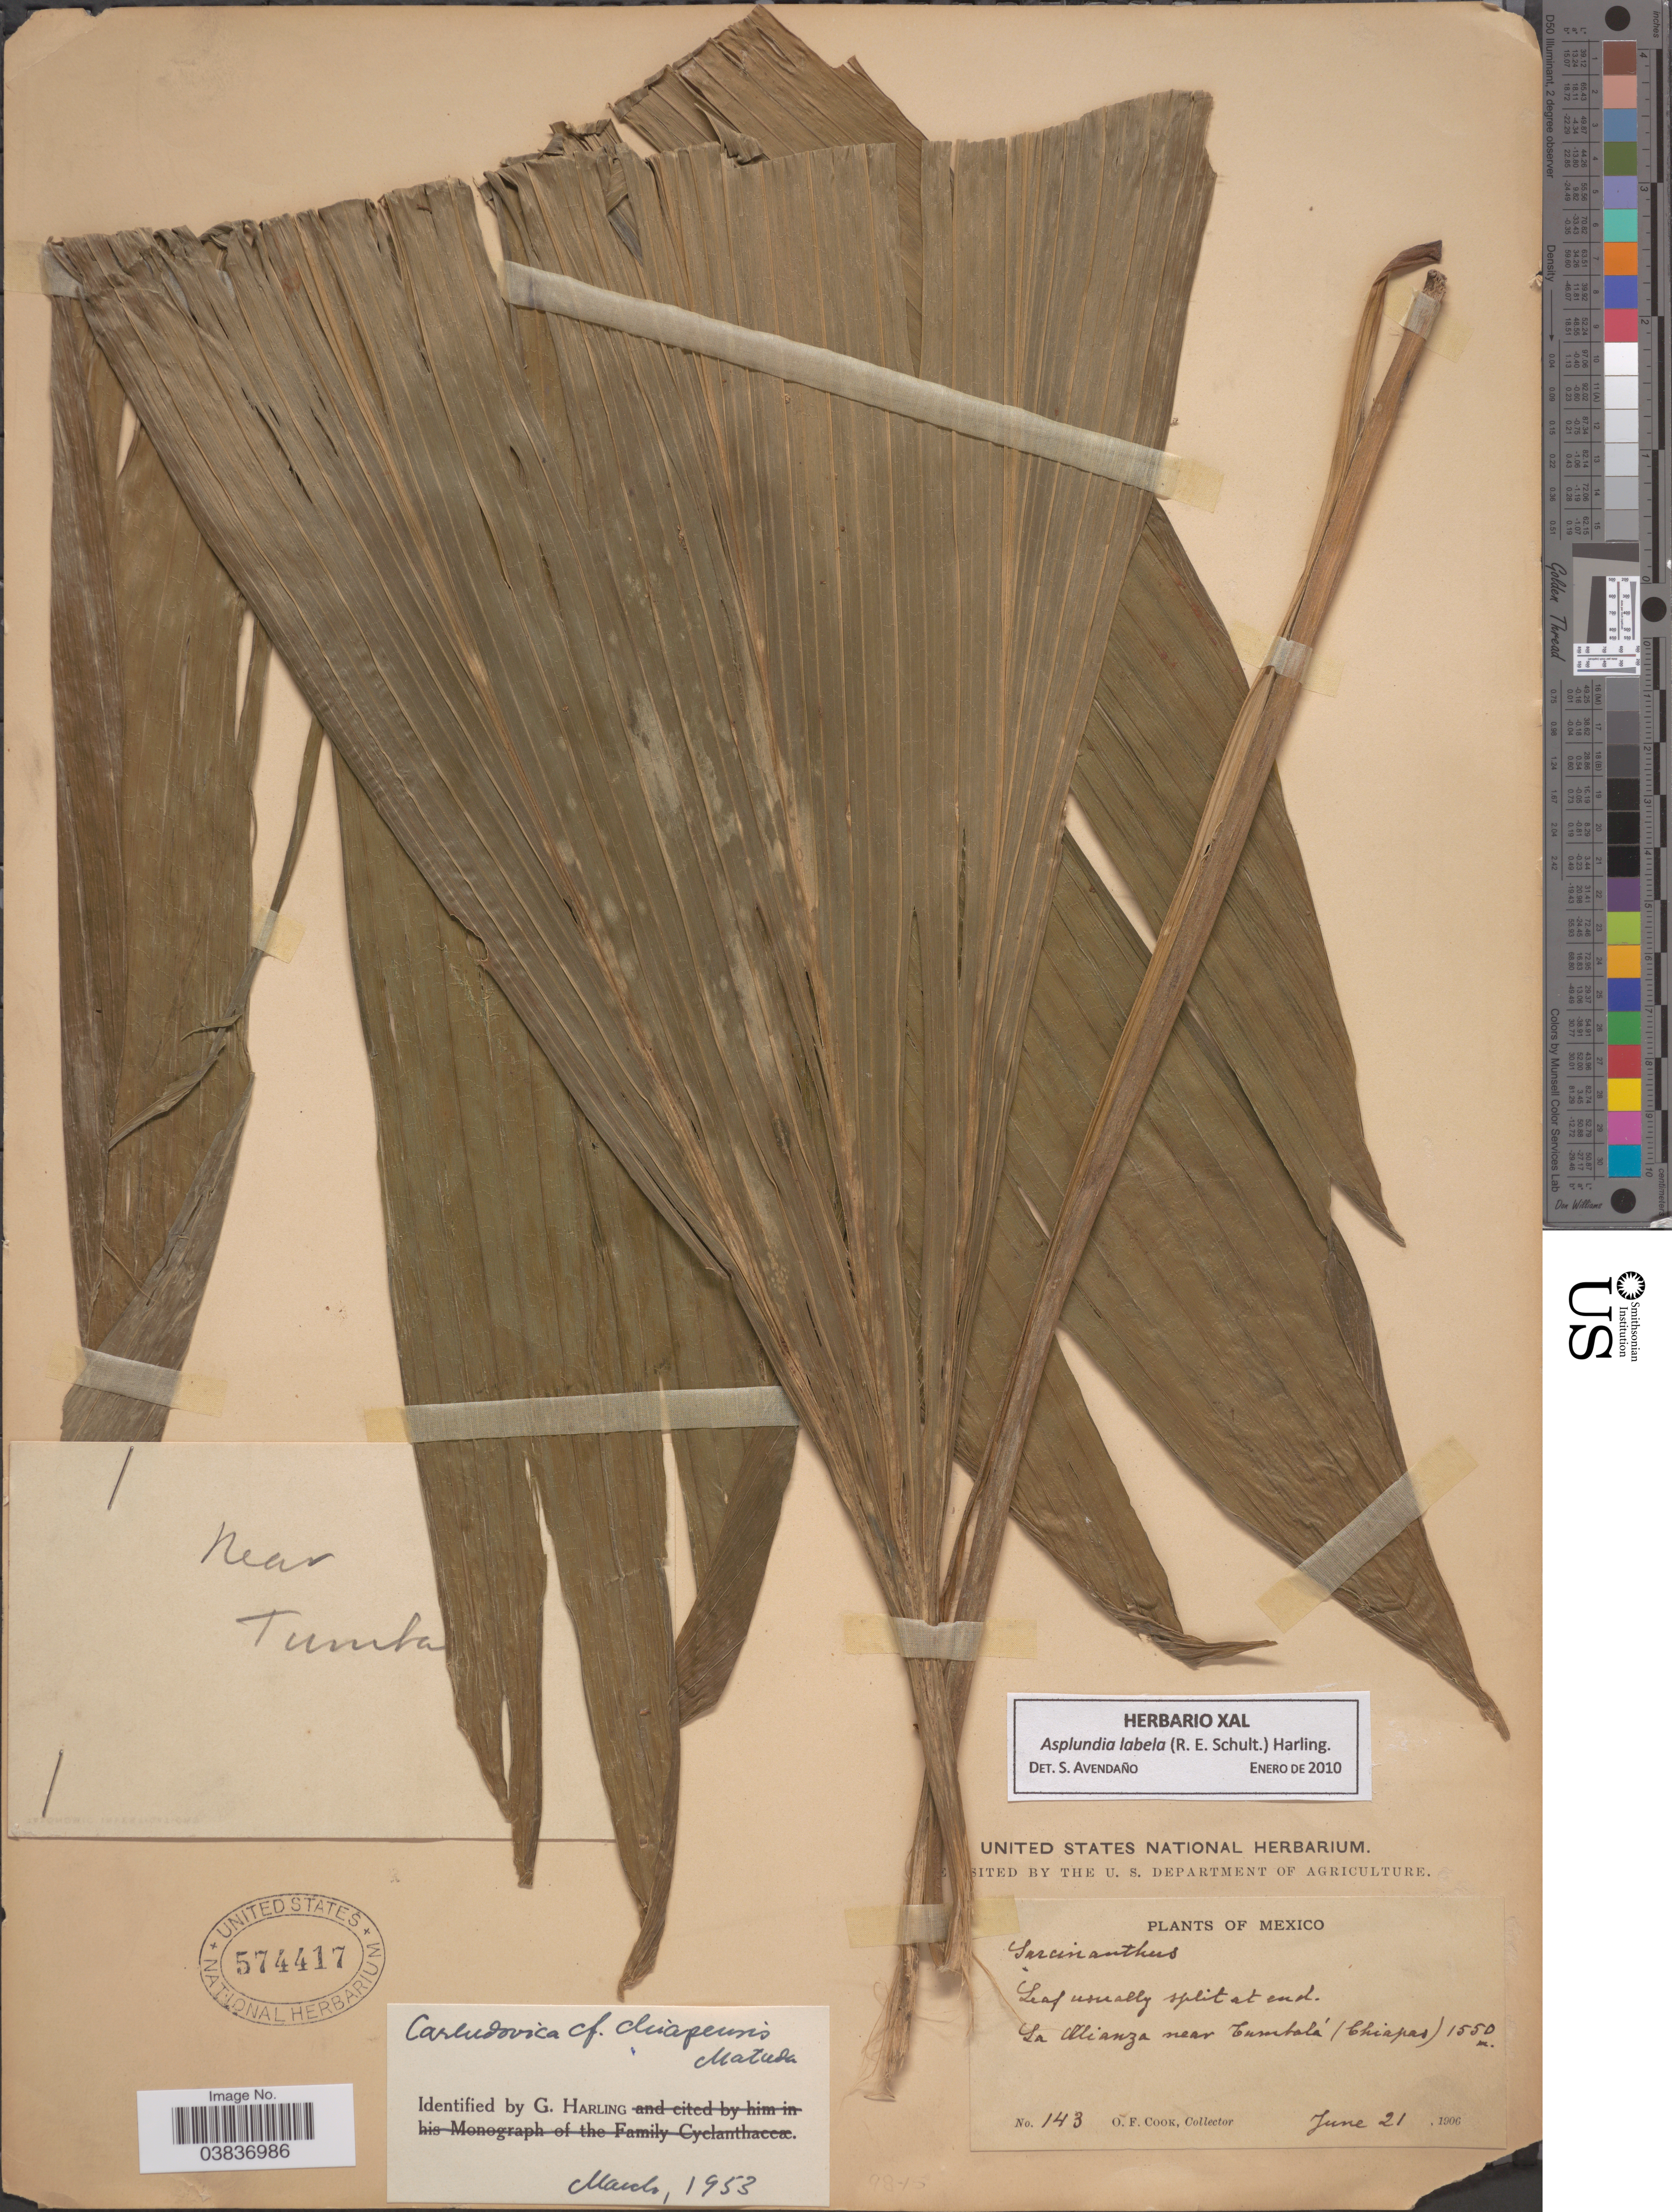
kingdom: Plantae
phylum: Tracheophyta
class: Liliopsida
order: Pandanales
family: Cyclanthaceae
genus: Asplundia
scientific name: Asplundia labela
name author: (R.E. Schult.) Harling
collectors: O. F. Cook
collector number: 143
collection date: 1906-06-21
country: Mexico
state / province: Chiapas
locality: La Alianza near Tumbalá.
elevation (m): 1550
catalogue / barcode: US 574417